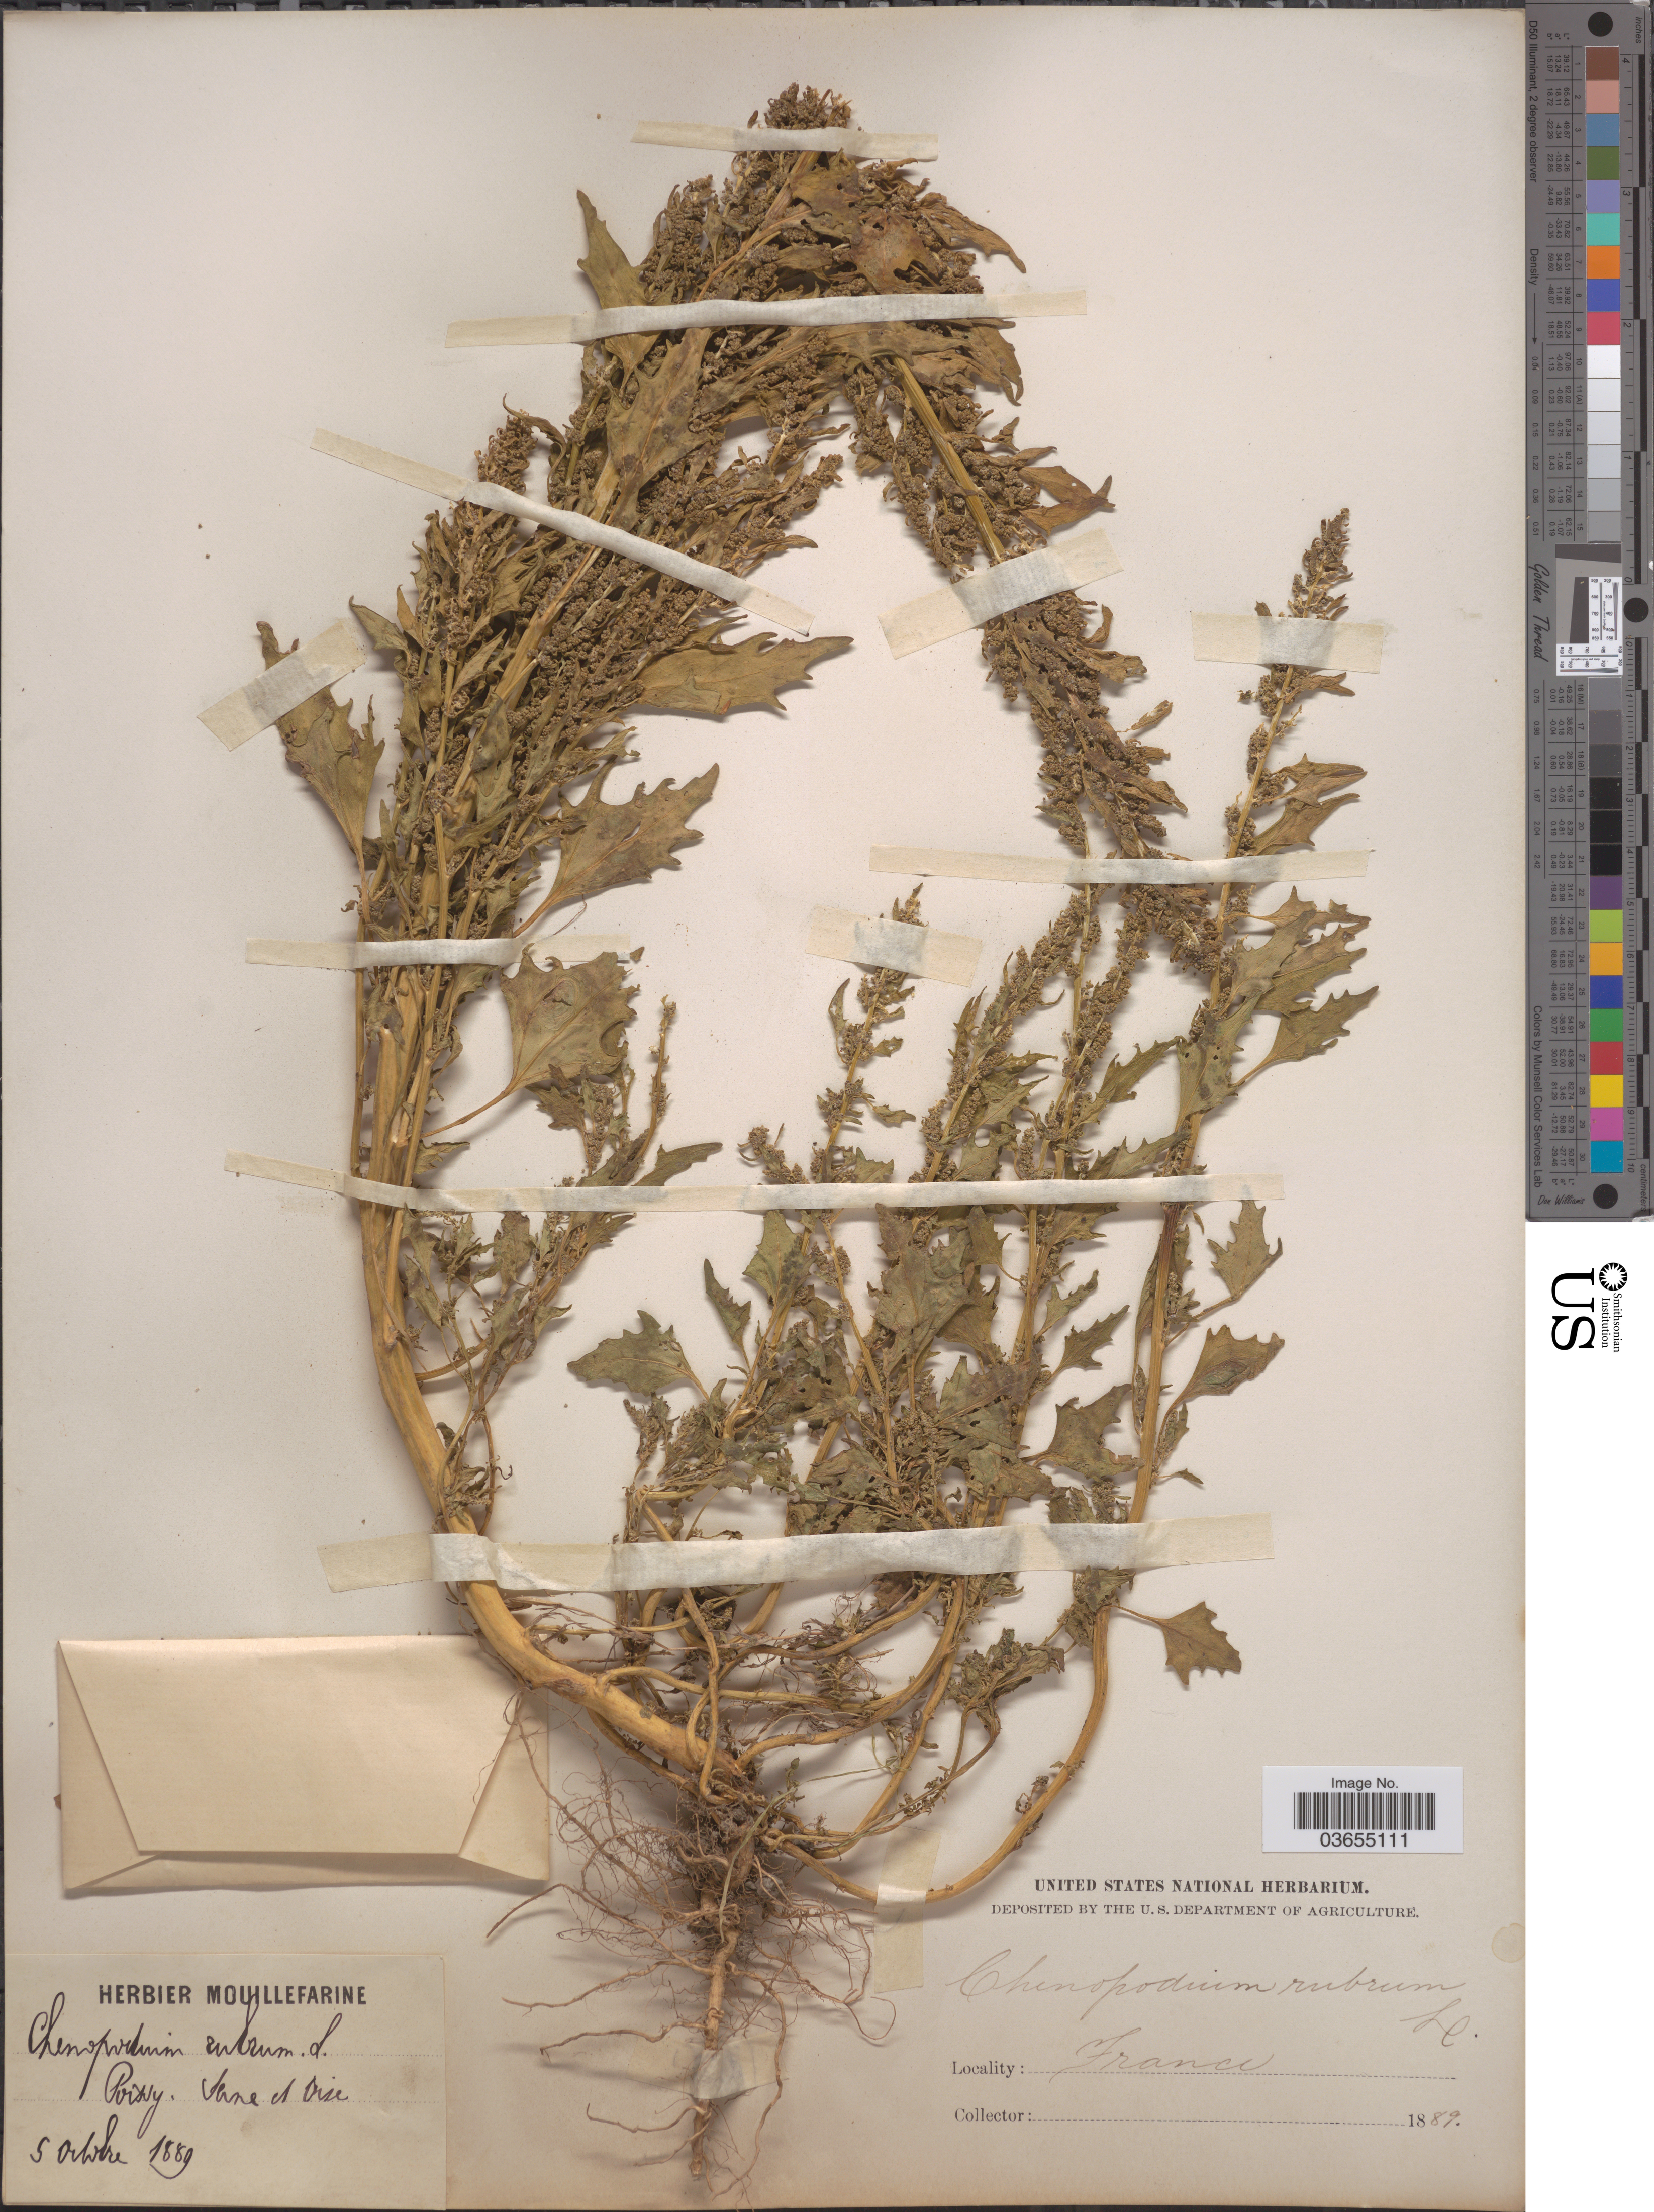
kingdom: Plantae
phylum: Tracheophyta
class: Magnoliopsida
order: Caryophyllales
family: Amaranthaceae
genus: Chenopodium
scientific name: Chenopodium rubrum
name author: L.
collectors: ex herb. Mouillefarine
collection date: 1889-10-05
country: France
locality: Poissy. Seine et Oise.